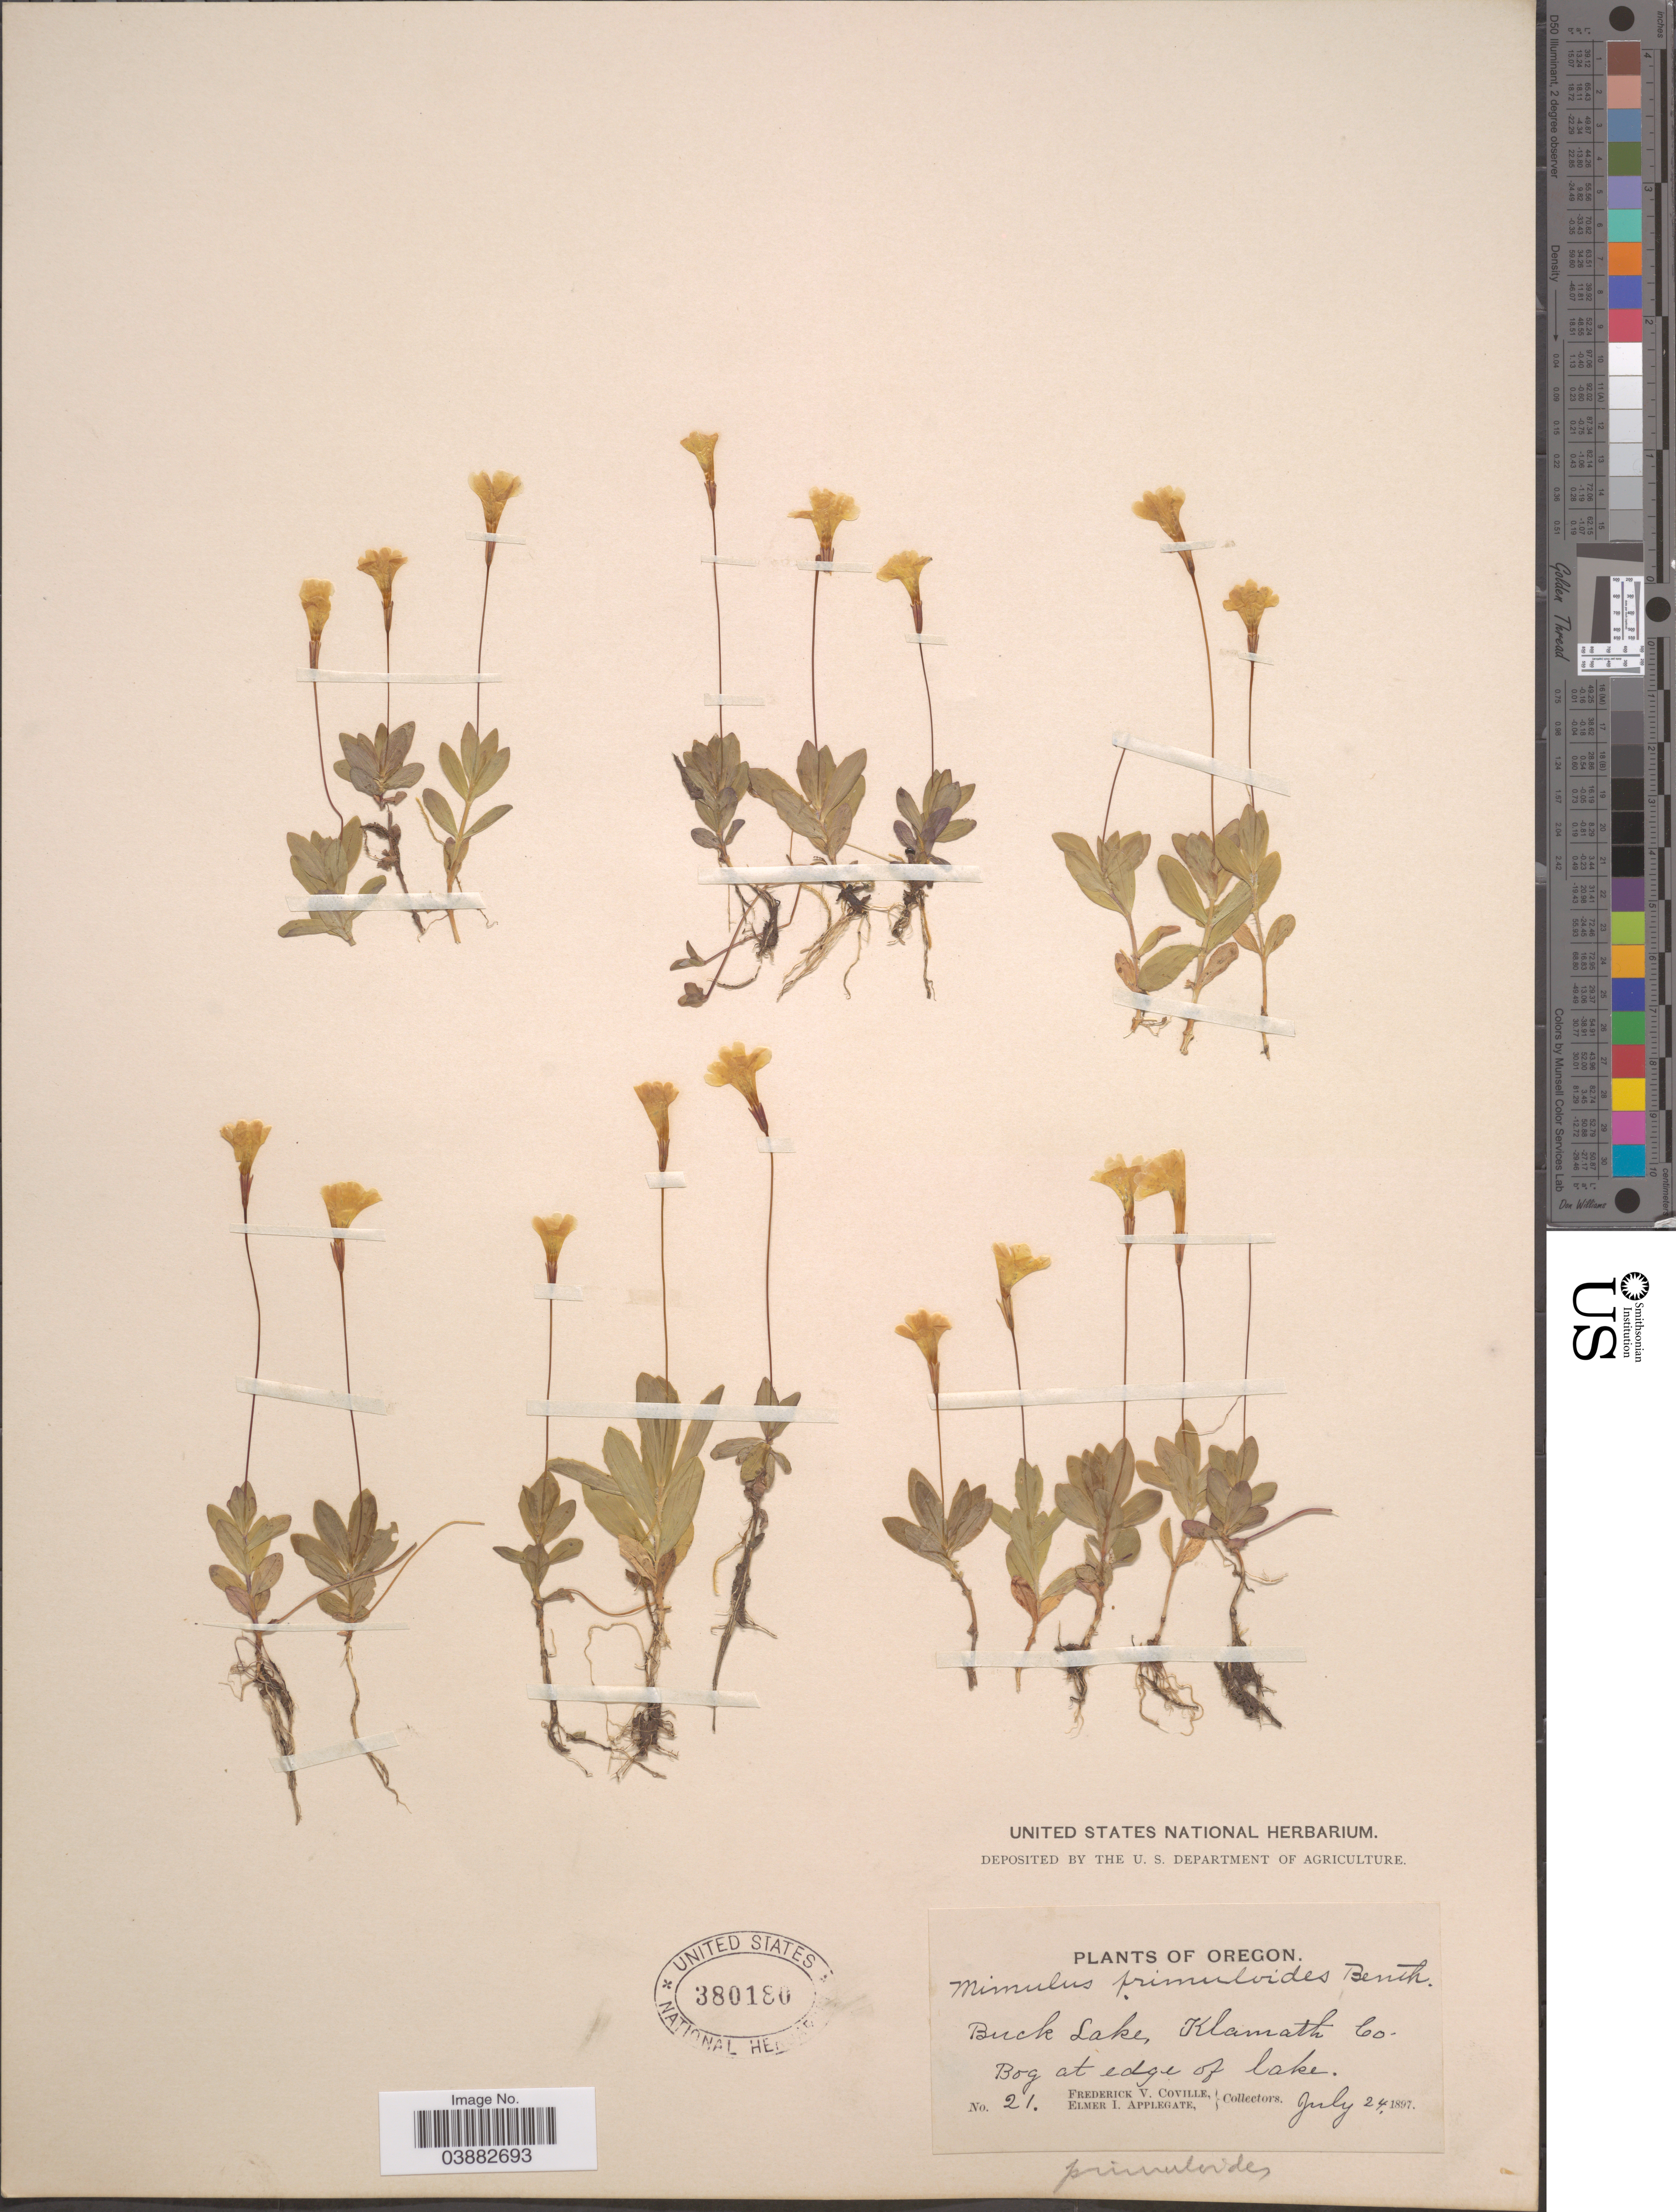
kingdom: Plantae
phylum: Tracheophyta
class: Magnoliopsida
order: Lamiales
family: Phrymaceae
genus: Mimulus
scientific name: Mimulus primuloides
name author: Benth.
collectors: F. V. Coville & E. I. Applegate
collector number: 21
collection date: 1897-07-24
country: United States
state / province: Oregon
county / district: Klamath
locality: Buck Lake, Klamath Co. Bog at edge of lake.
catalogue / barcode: US 380180